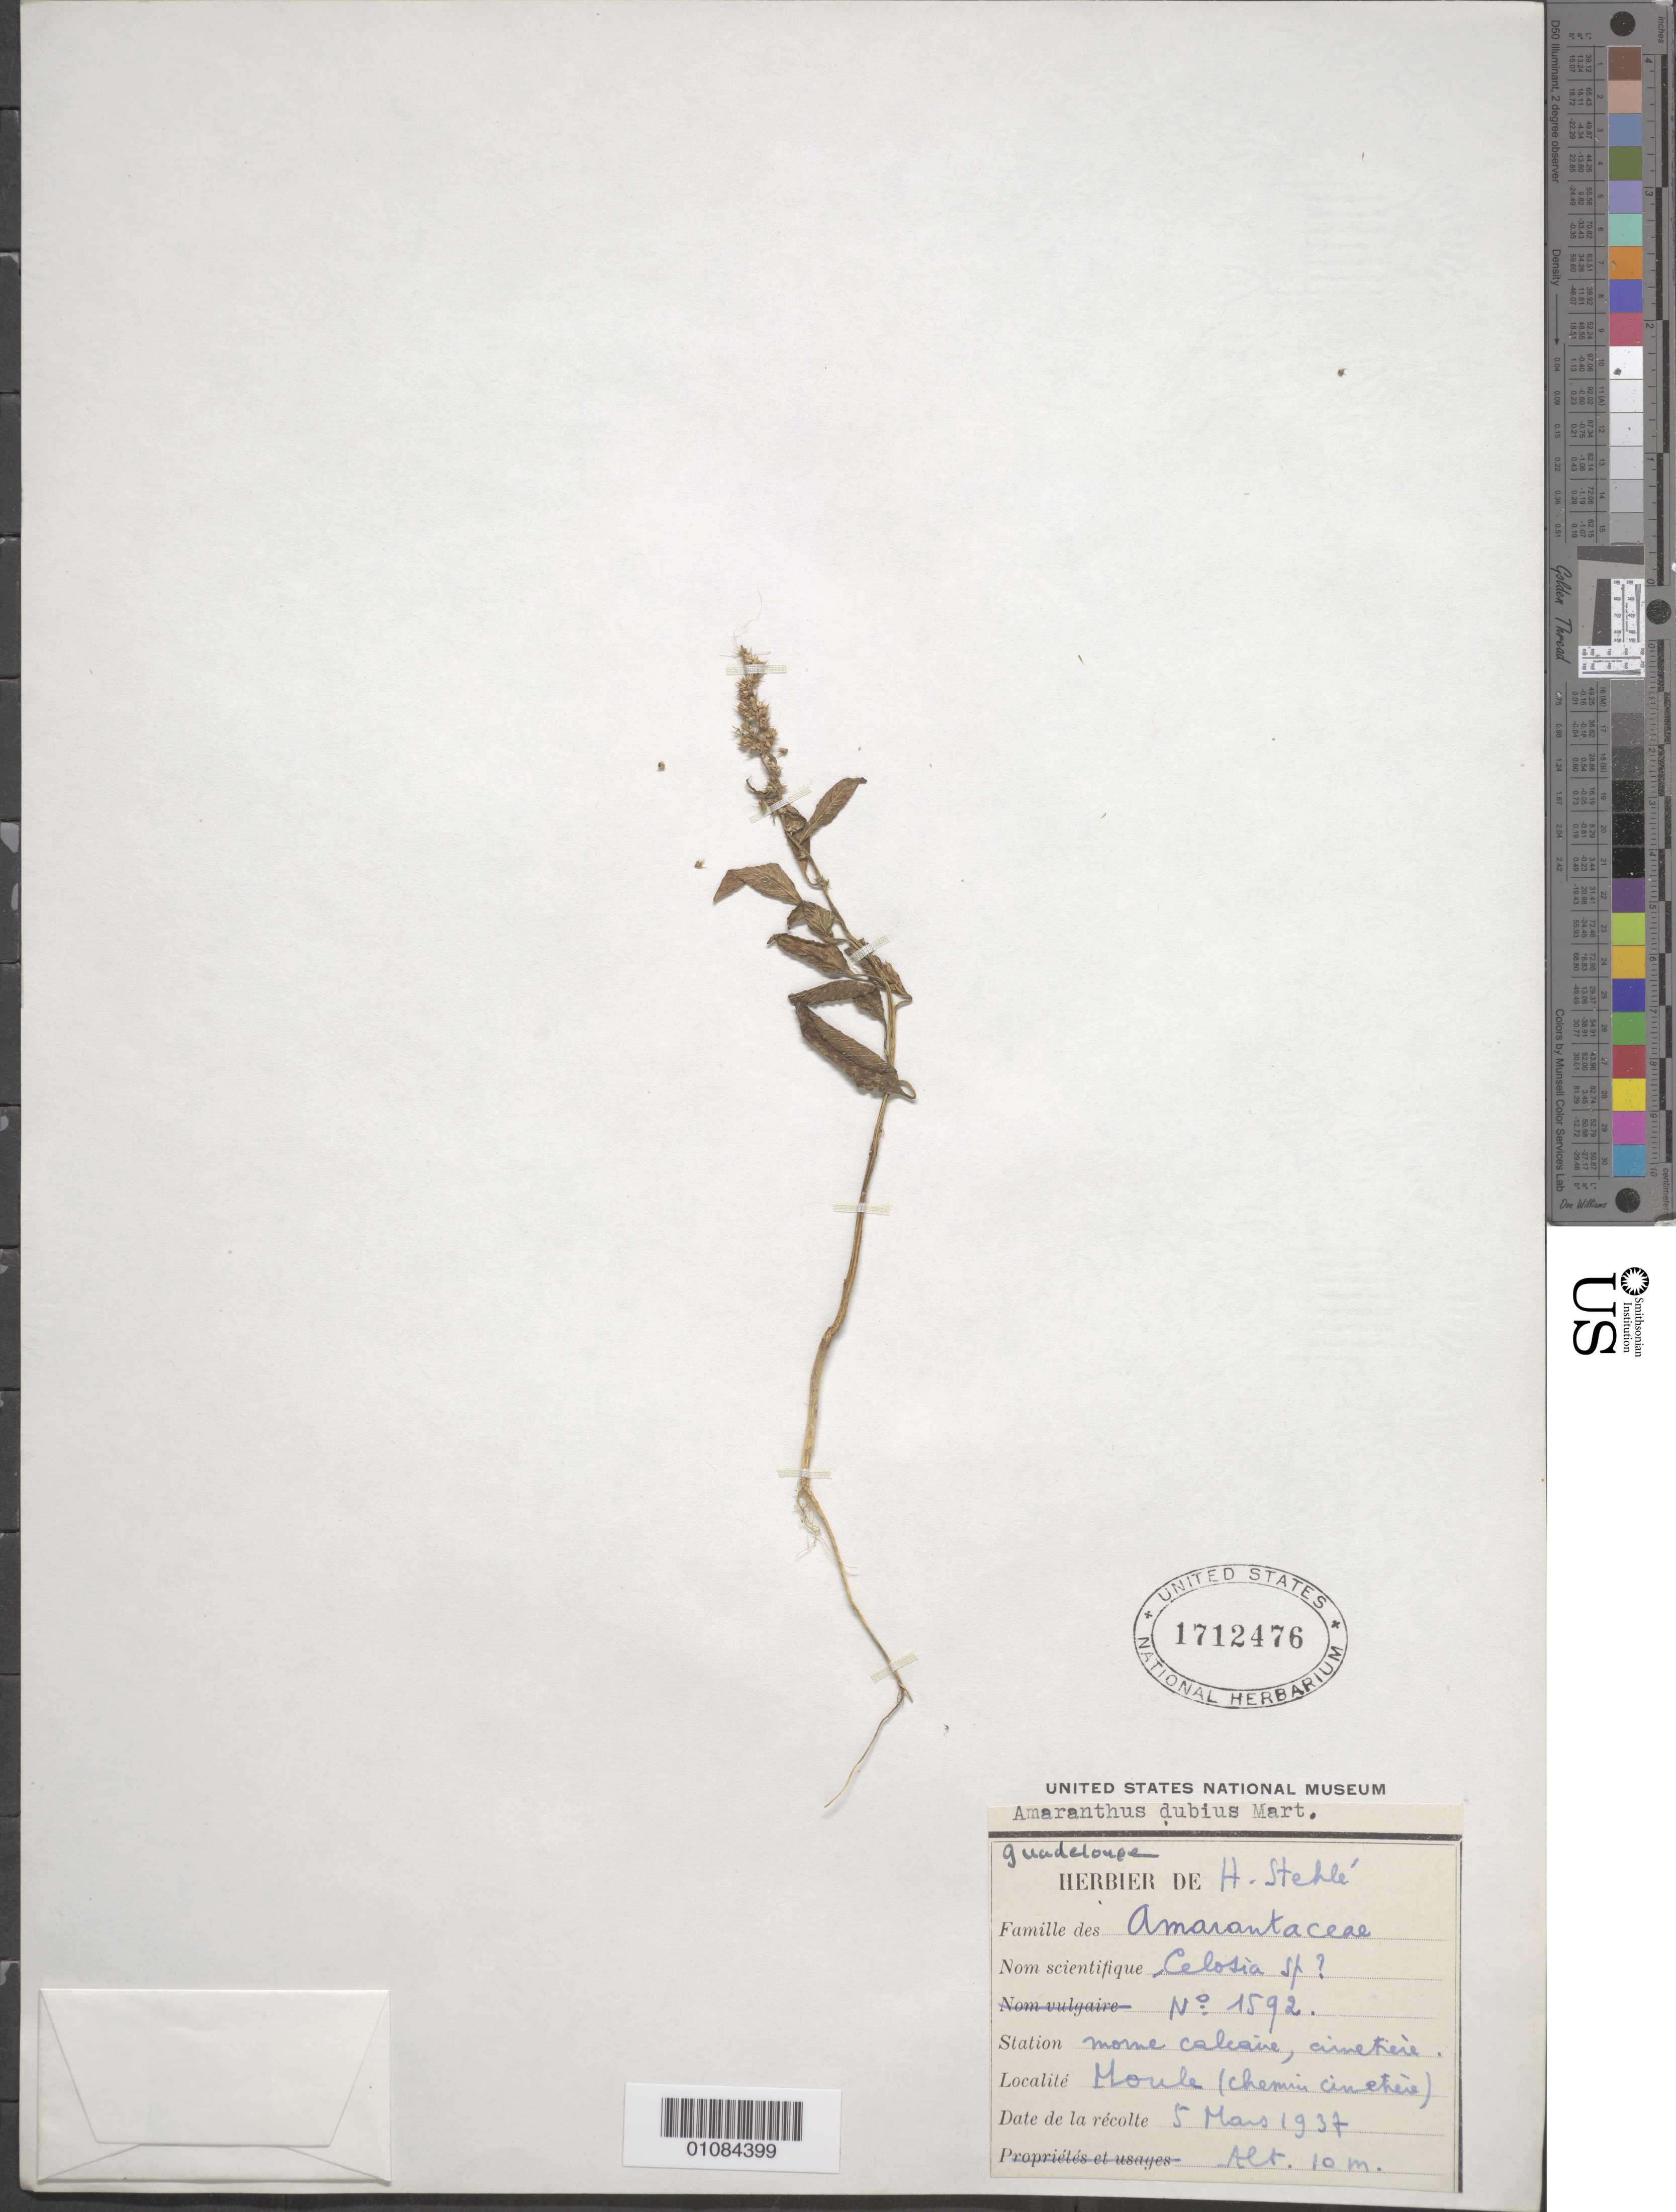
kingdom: Plantae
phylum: Tracheophyta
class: Magnoliopsida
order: Caryophyllales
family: Amaranthaceae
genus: Amaranthus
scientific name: Amaranthus dubius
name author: Mart. ex Thell.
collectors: H. Stehlé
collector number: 1592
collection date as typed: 05 Mar 1937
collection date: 1937-03-05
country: Guadeloupe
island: Grande Terre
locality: Moule (chemin cinetere)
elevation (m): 10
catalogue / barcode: US 1712476